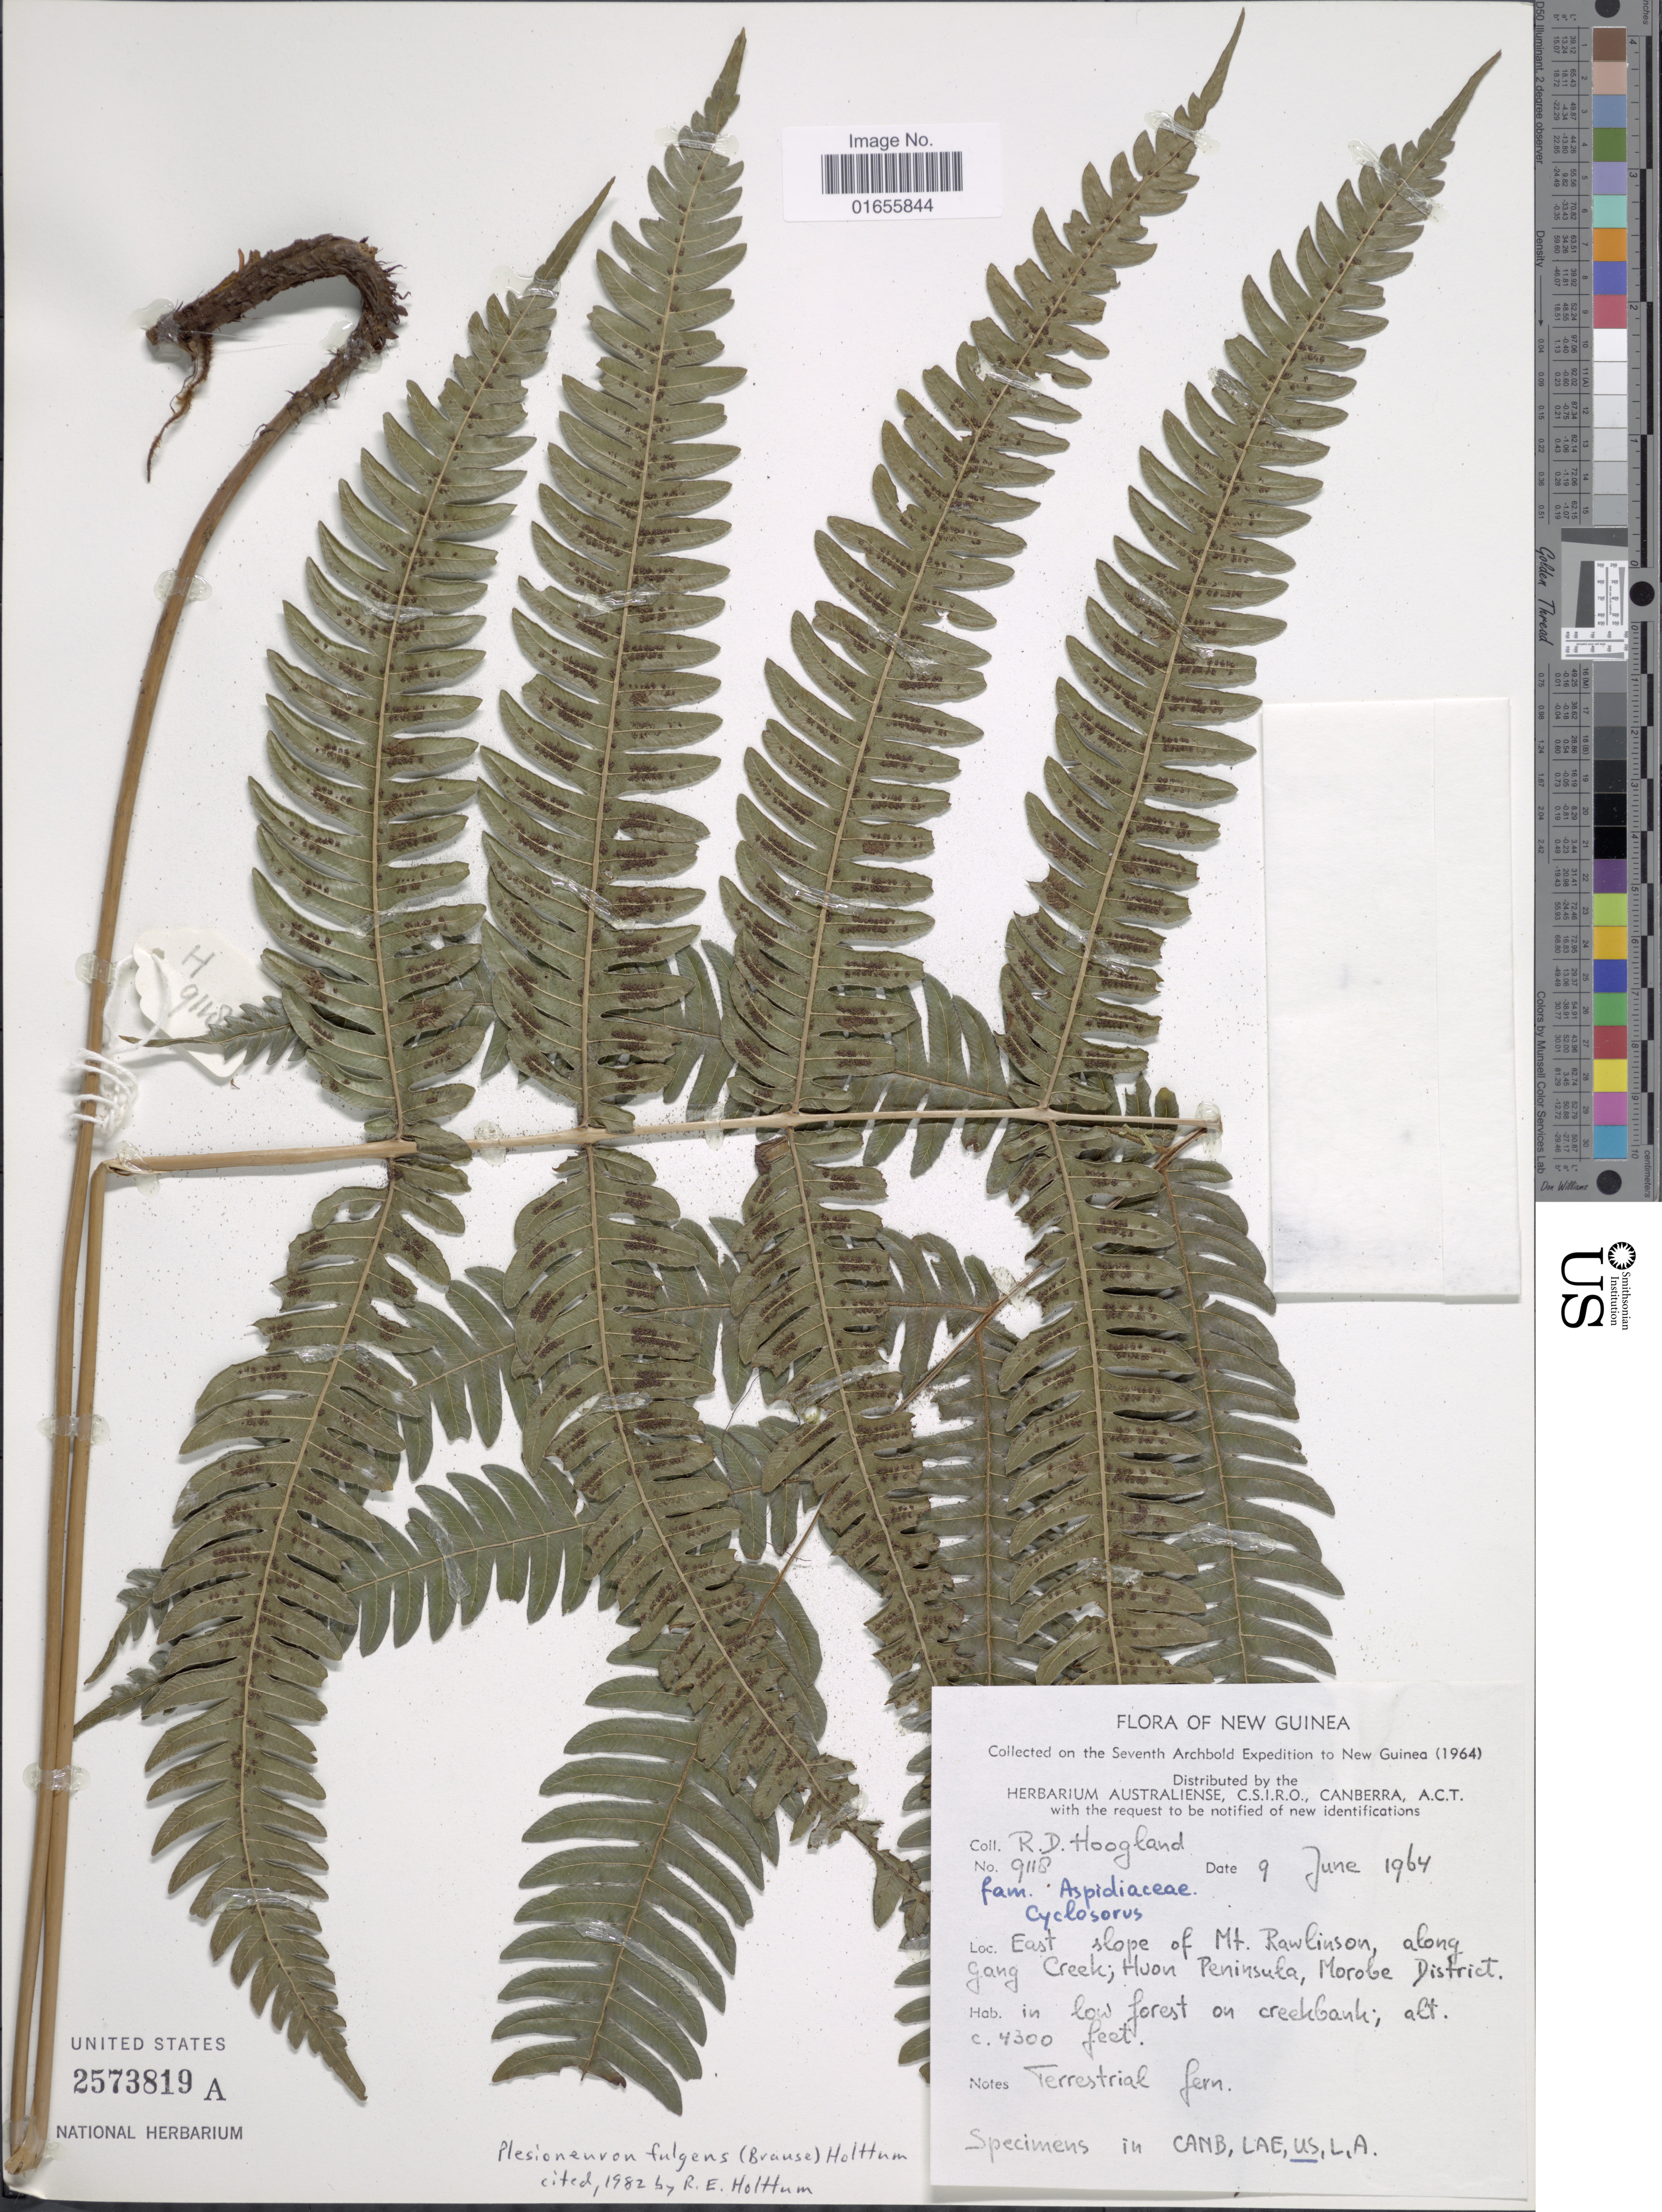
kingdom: Plantae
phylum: Tracheophyta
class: Polypodiopsida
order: Polypodiales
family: Thelypteridaceae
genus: Plesioneuron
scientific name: Plesioneuron fulgens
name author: (Brause) Holttum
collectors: R. D. Hoogland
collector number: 9118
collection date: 1964-06-09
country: Papua New Guinea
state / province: Morobe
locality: East slope of Mt. Rawlinson, along Gang Creek; Huon Peninsula, Morobe District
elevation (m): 1311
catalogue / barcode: US 2573819A